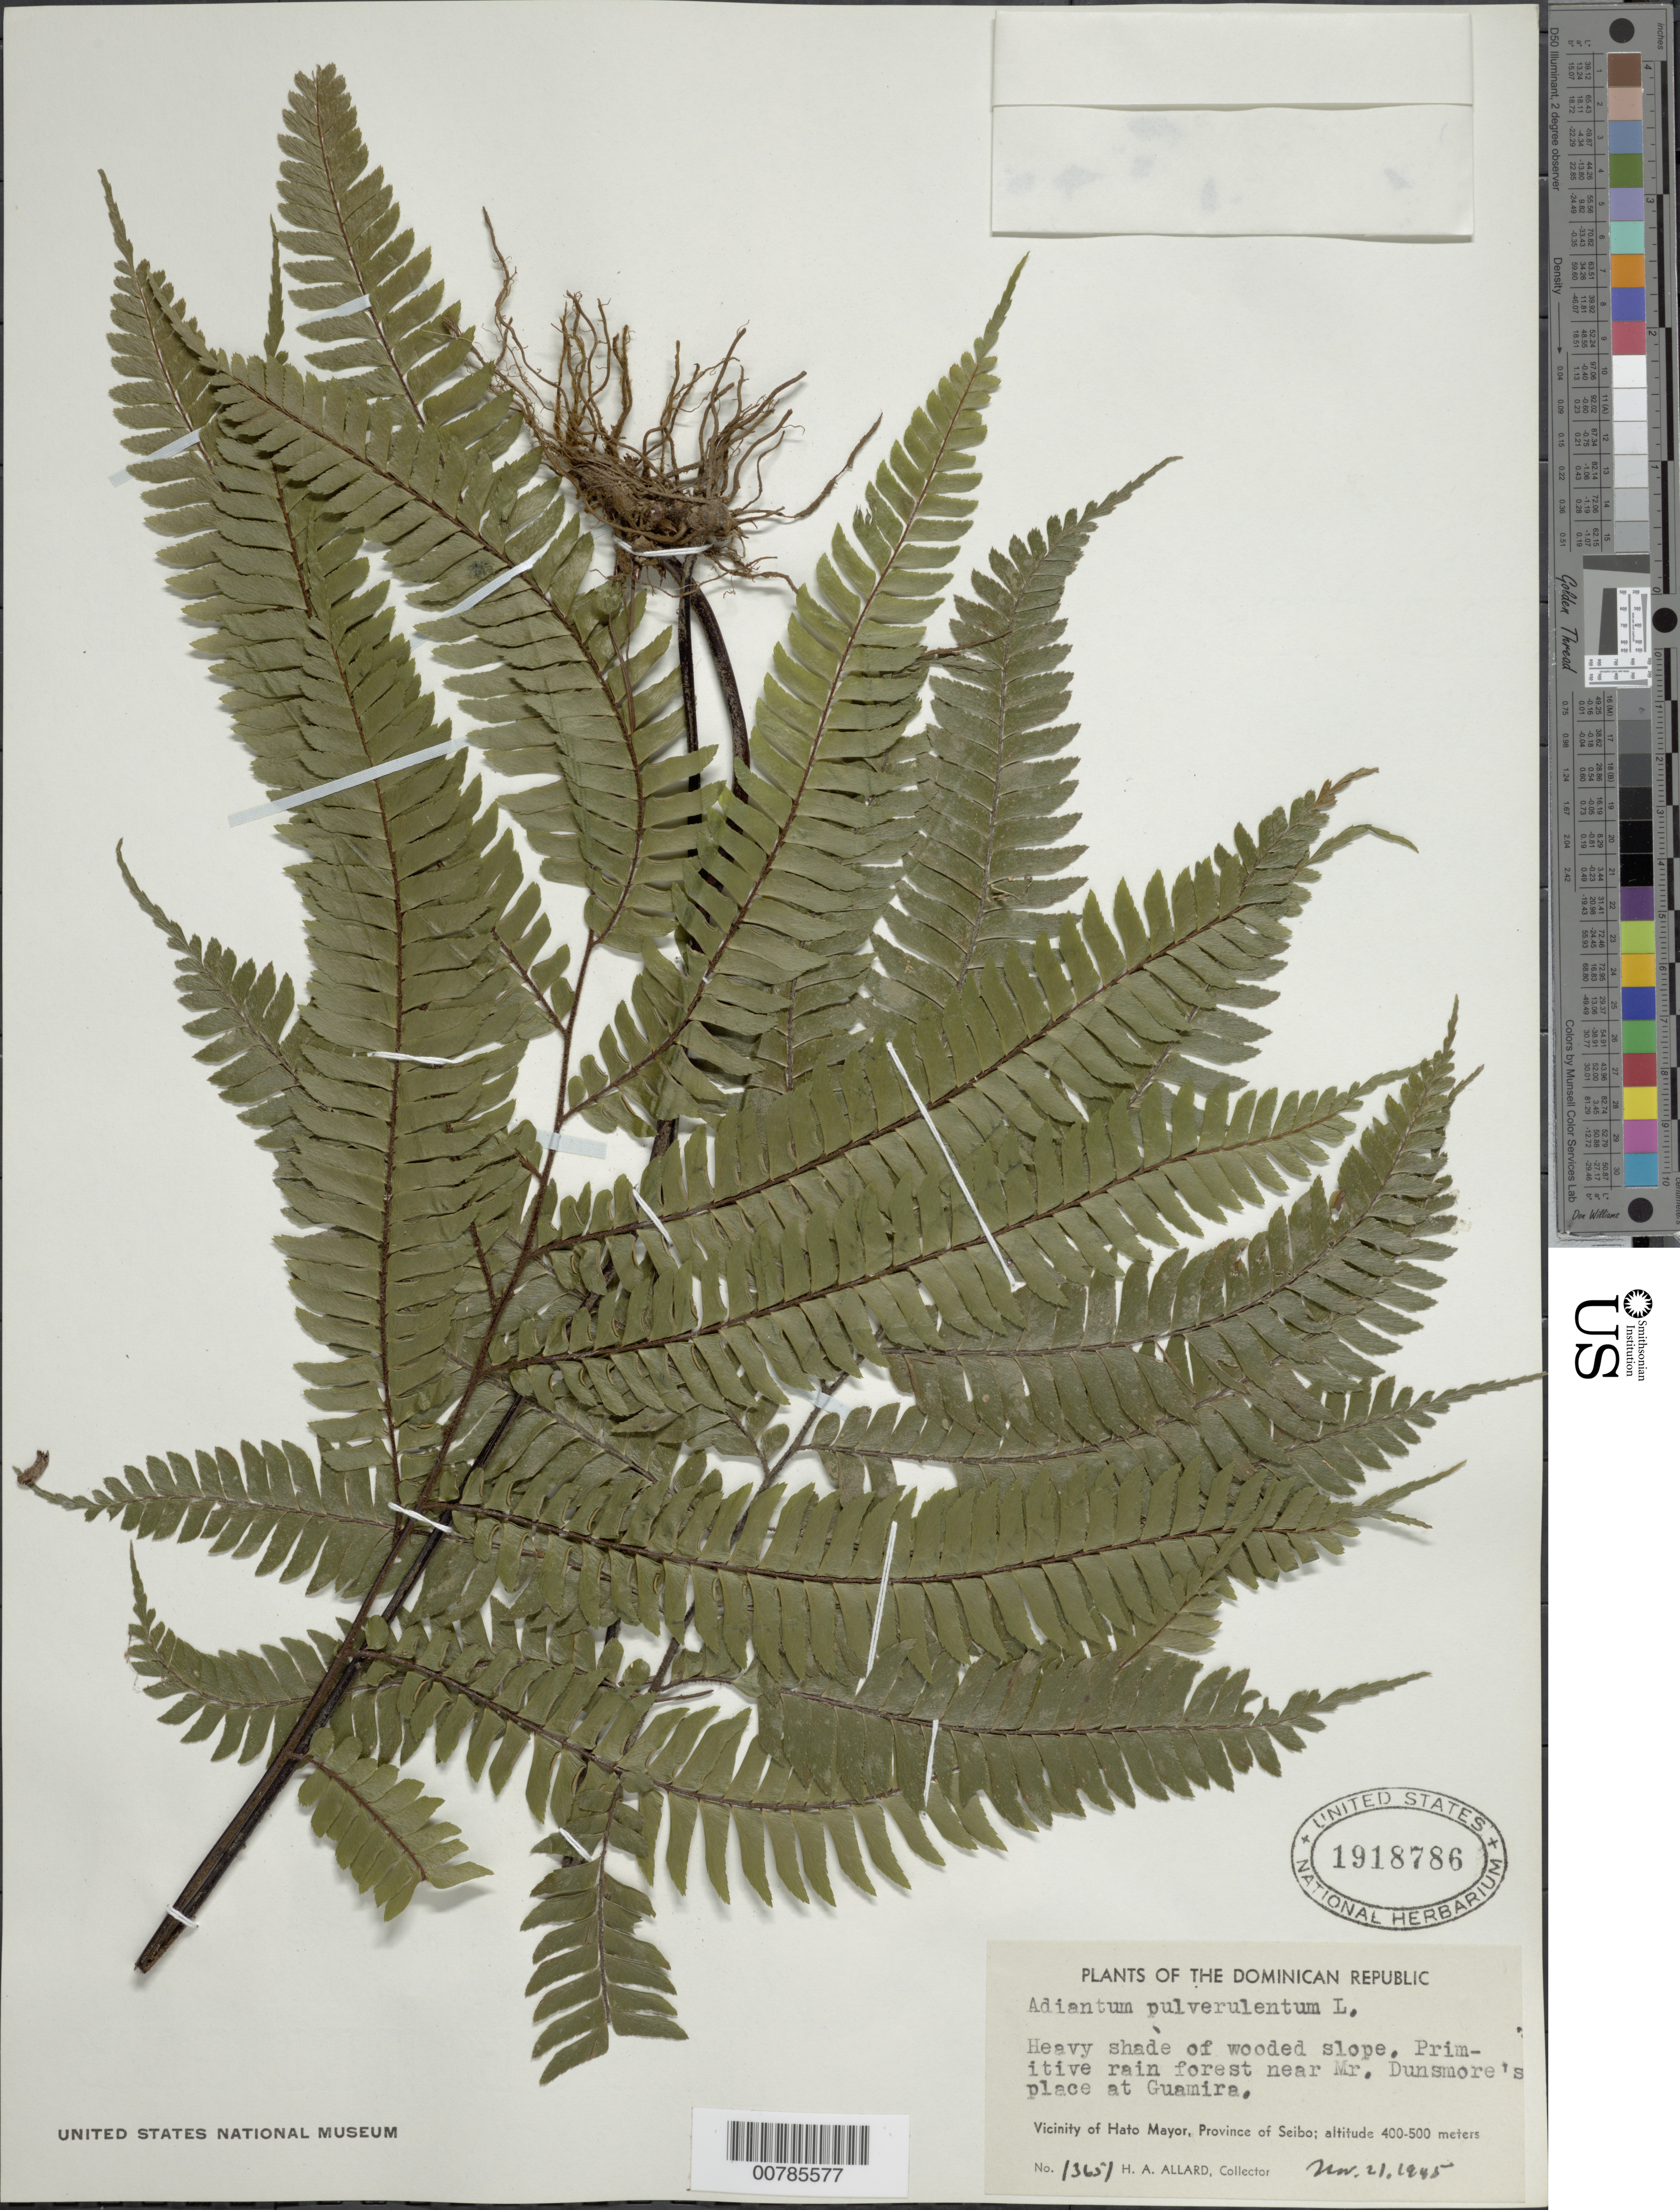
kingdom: Plantae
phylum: Tracheophyta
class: Polypodiopsida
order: Polypodiales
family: Pteridaceae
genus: Adiantum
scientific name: Adiantum pulverulentum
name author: L.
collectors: H. A. Allard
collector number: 13651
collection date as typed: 21 Nov 1945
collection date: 1945-11-21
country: Dominican Republic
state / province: El Seibo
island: Hispaniola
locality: Hato Mayor, vicinity; near Mr. Dunsmore's place at Guamira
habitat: Heavy shade of wooded slope; primitive rainforest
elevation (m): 400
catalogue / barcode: US 1918786